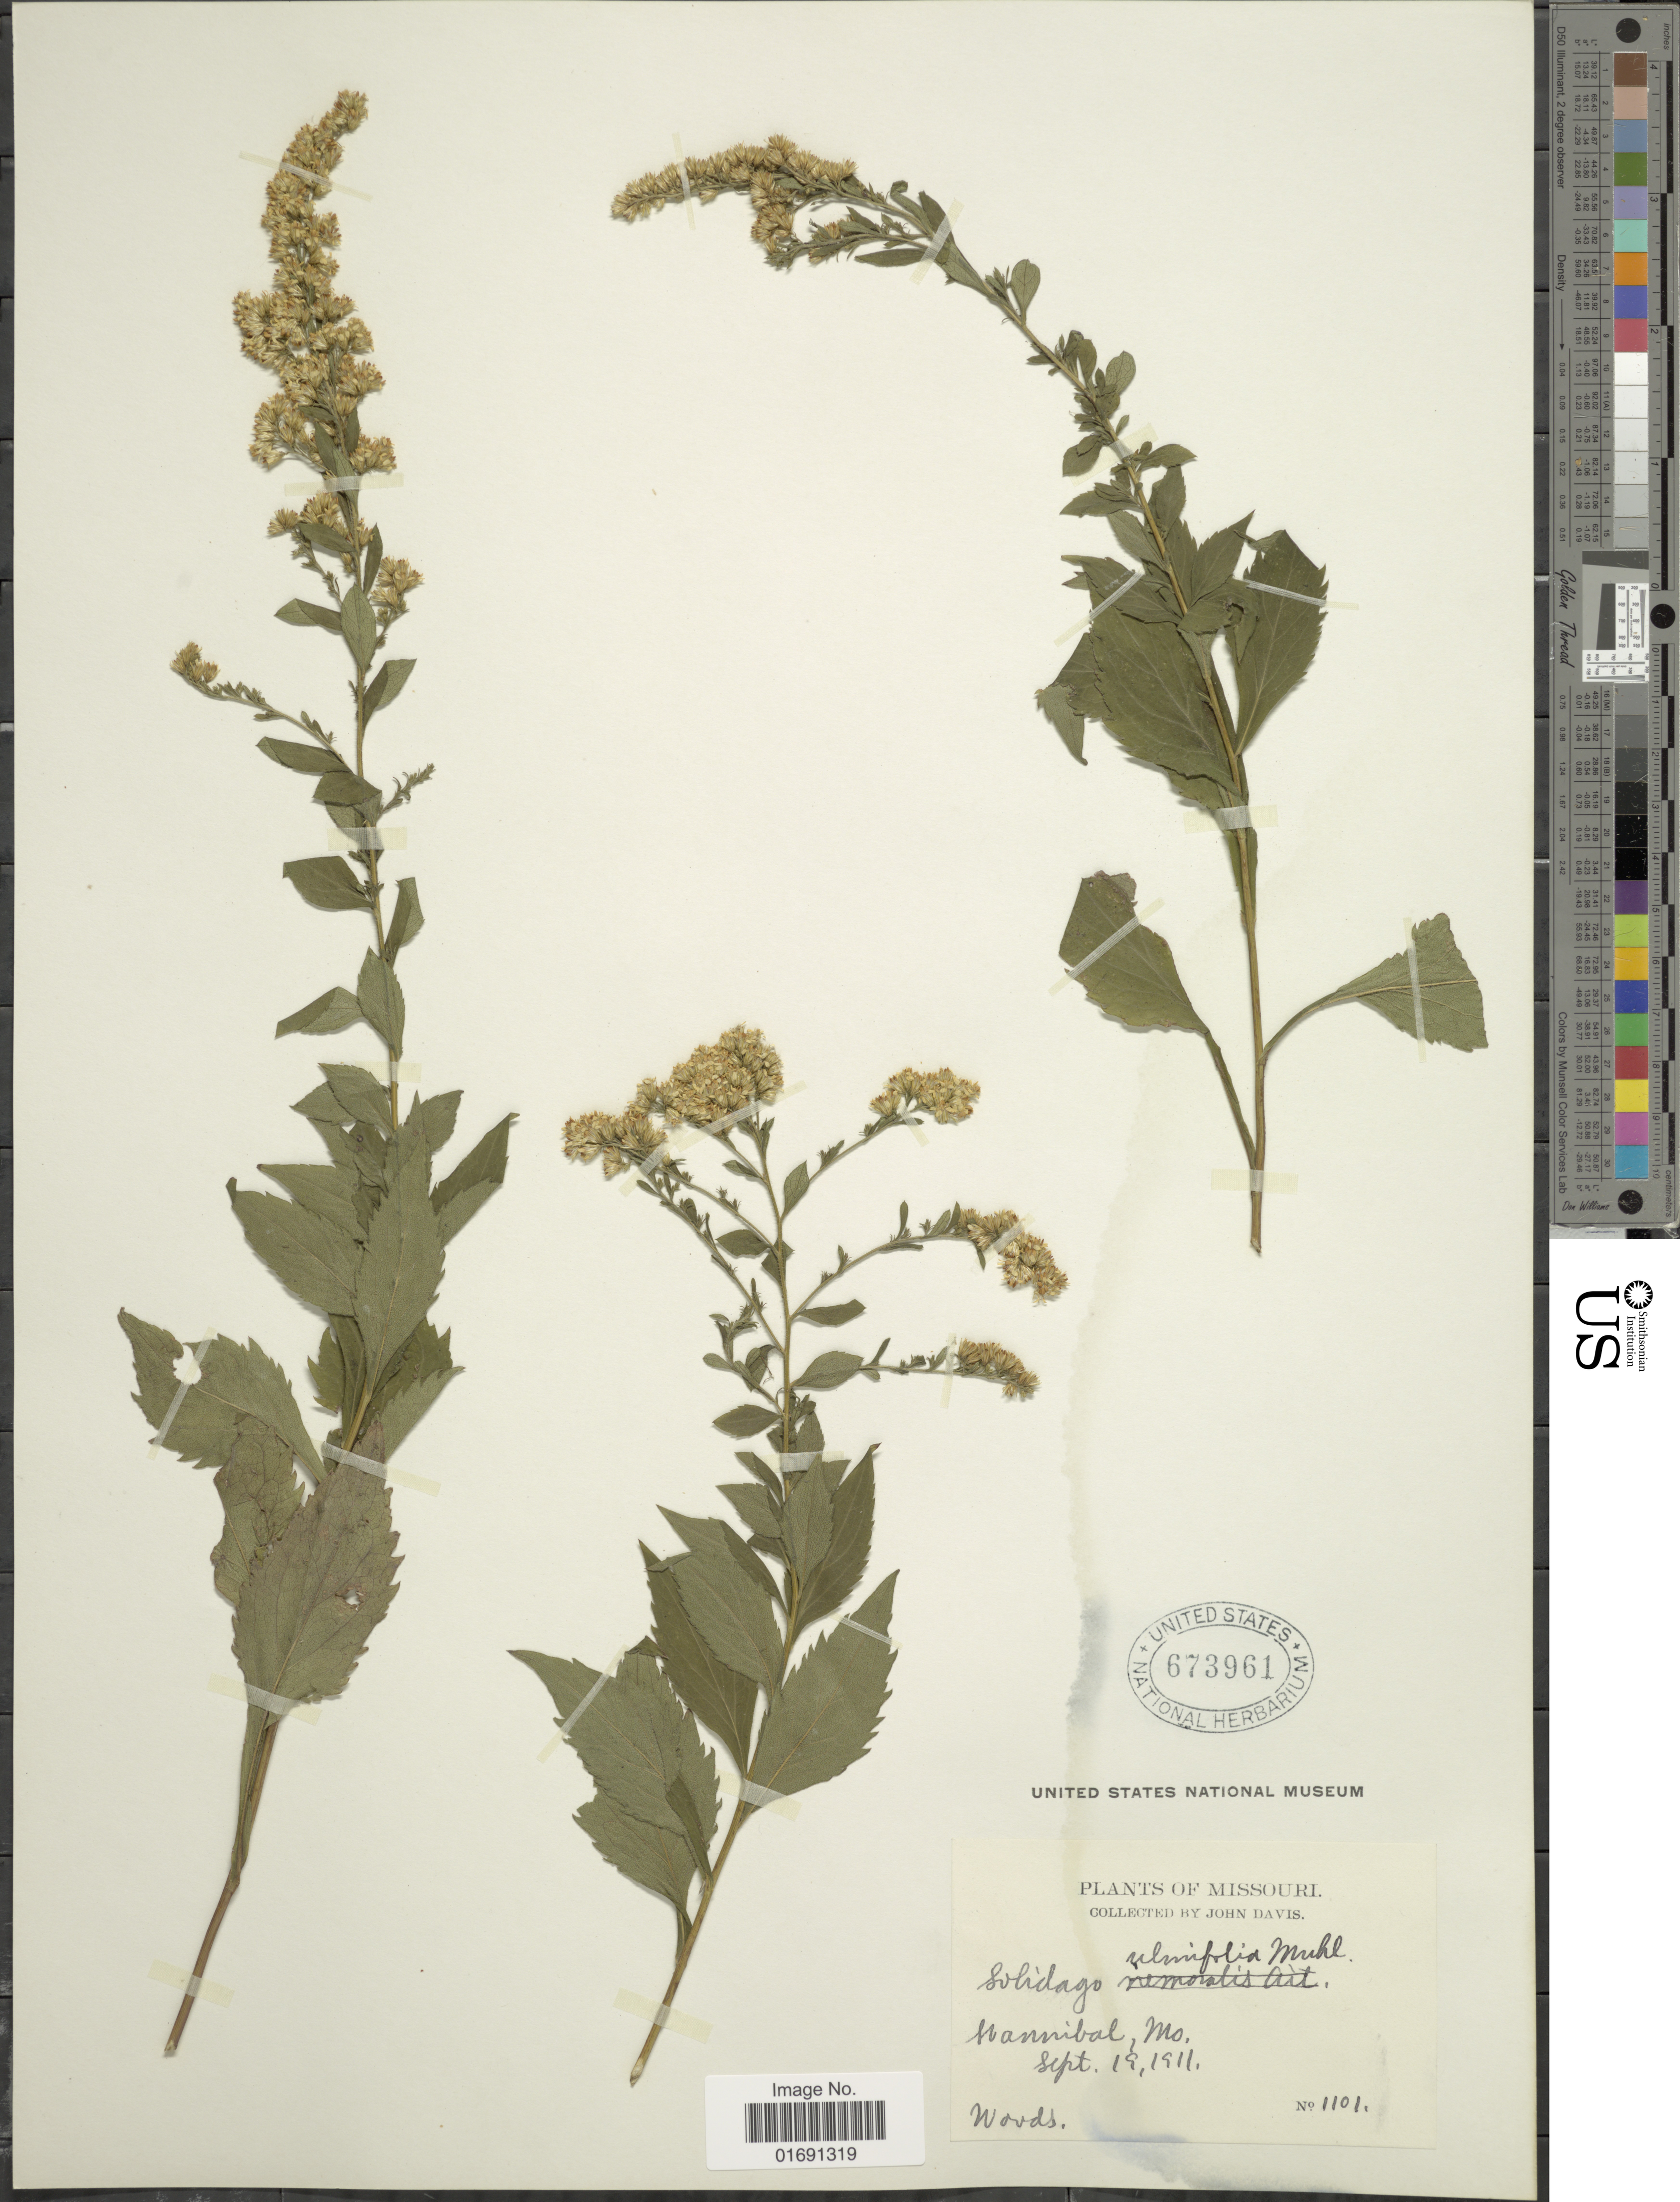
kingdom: Plantae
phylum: Tracheophyta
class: Magnoliopsida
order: Asterales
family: Asteraceae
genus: Solidago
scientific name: Solidago ulmifolia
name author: Muhl. ex Willd.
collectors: J. Davis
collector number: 1101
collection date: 1911-09-19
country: United States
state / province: Missouri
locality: Hannibal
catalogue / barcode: US 673961